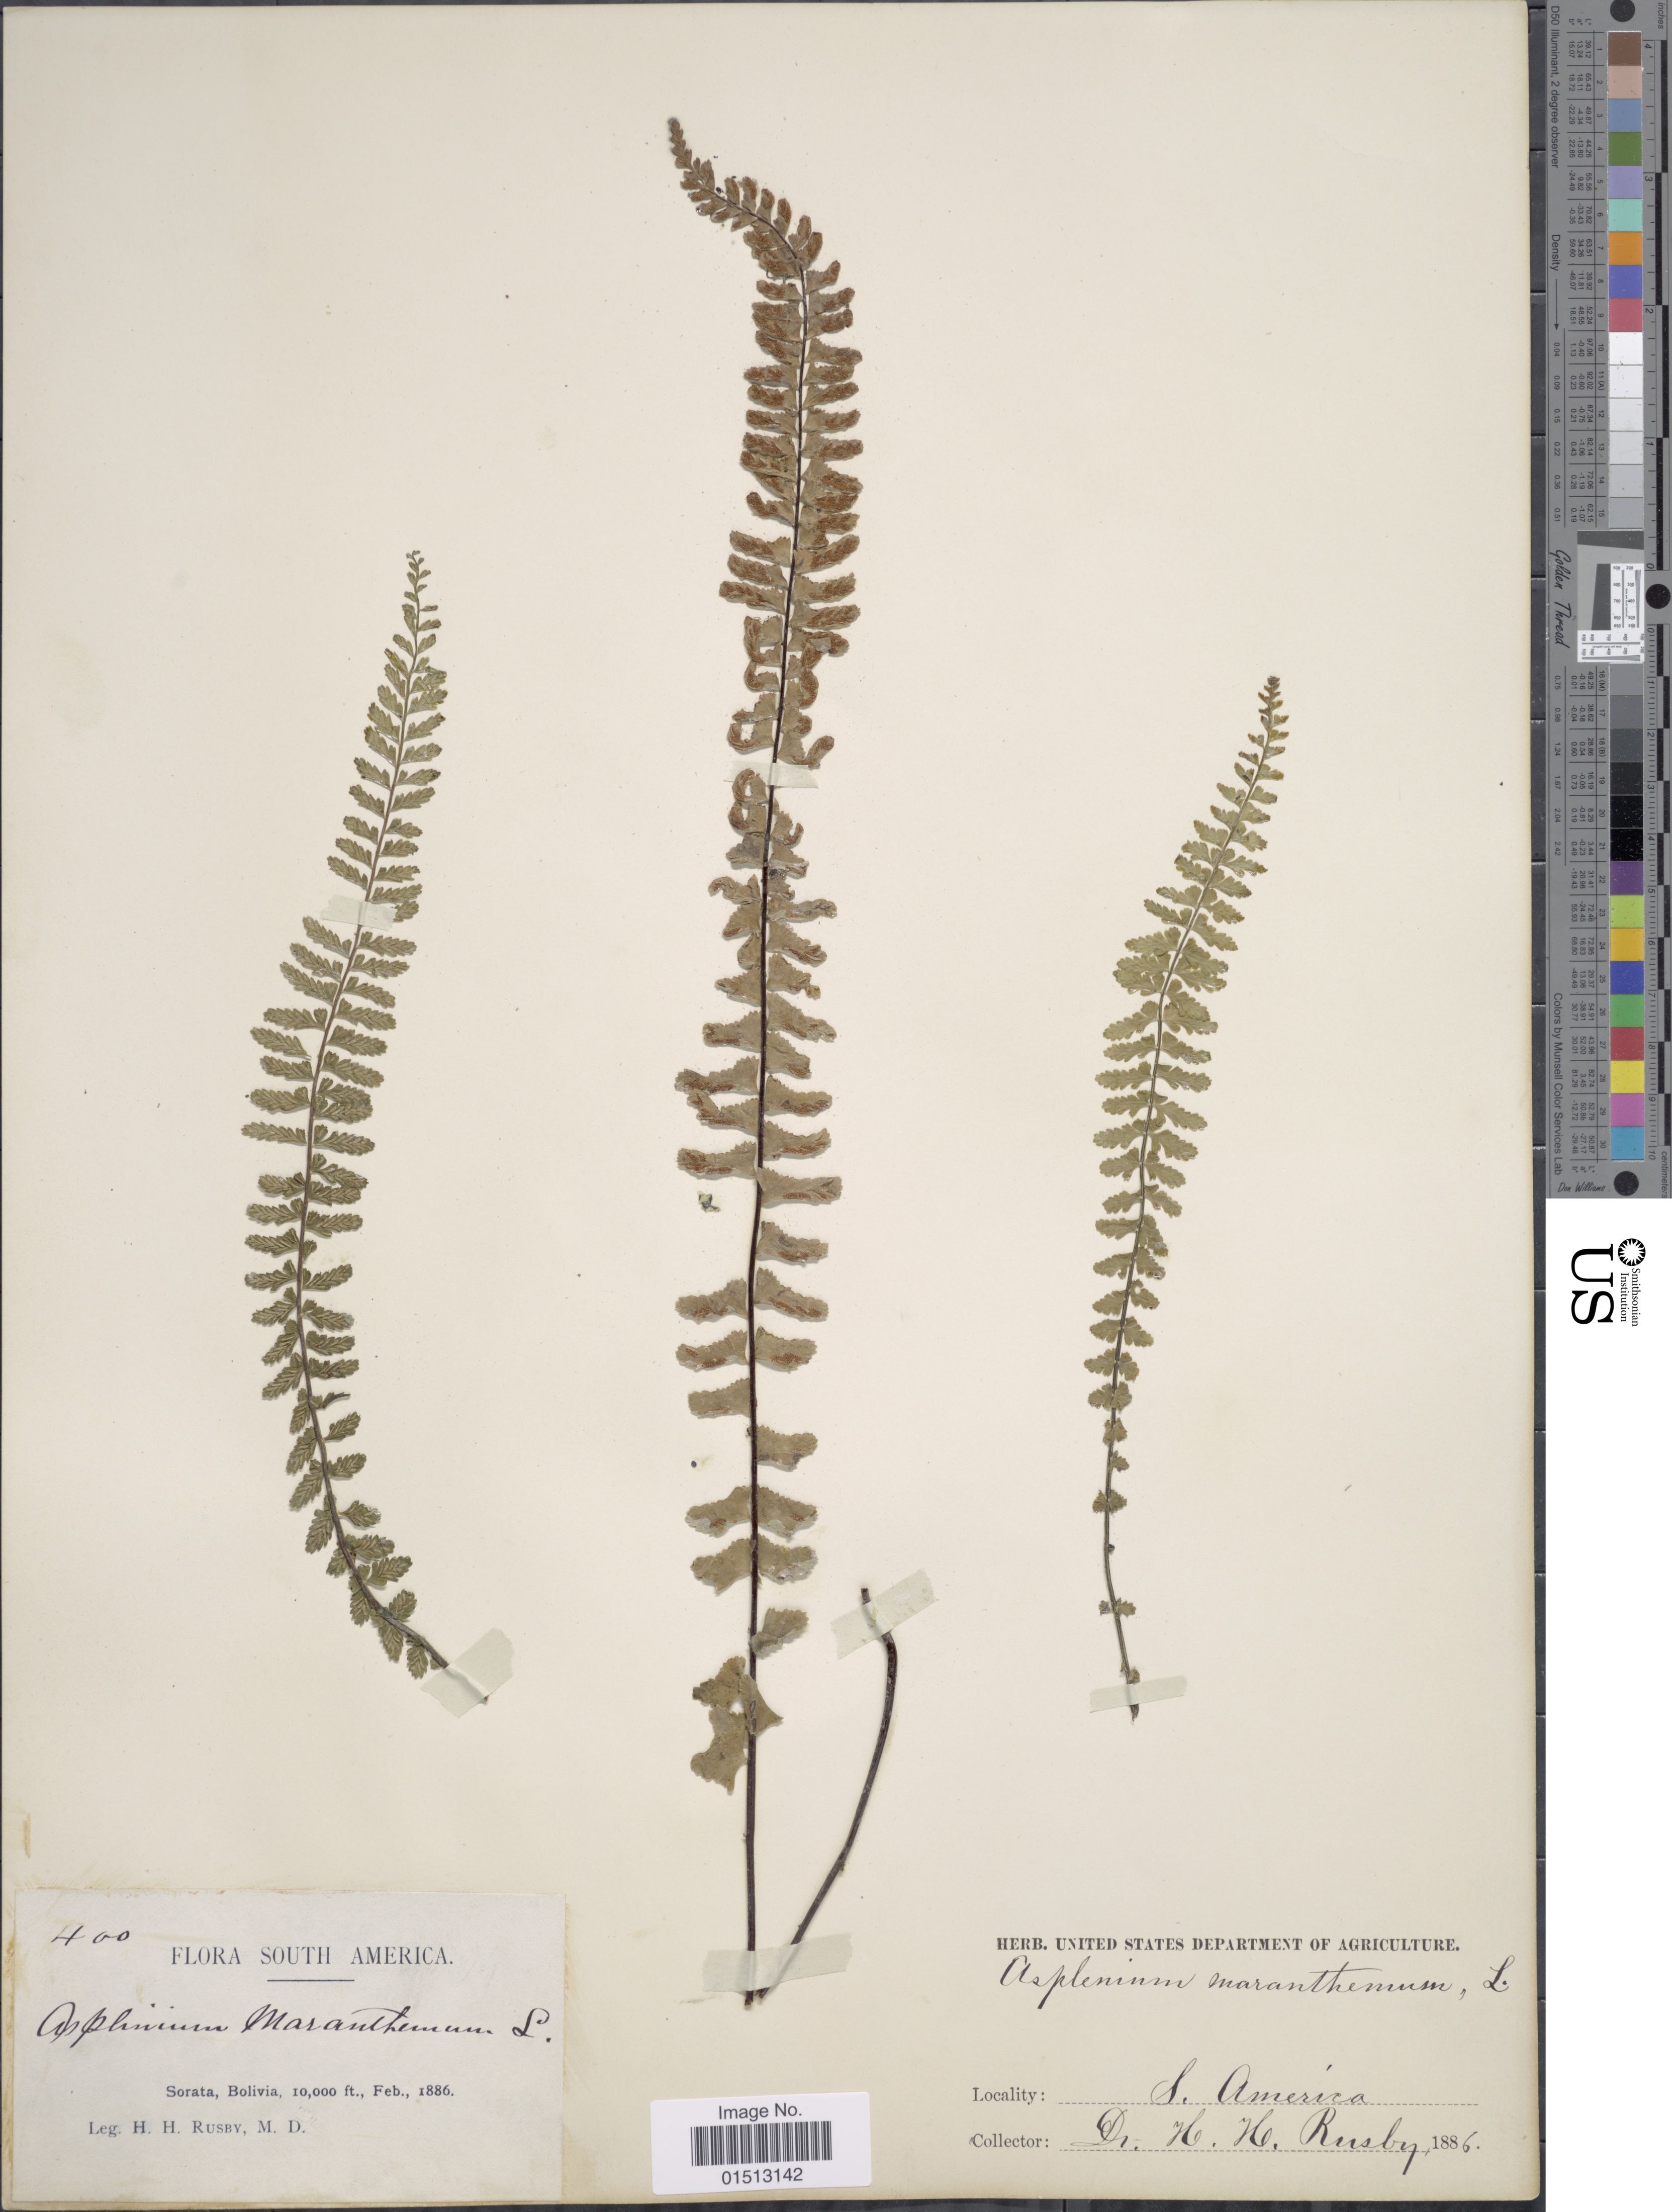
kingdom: Plantae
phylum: Tracheophyta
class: Polypodiopsida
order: Polypodiales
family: Aspleniaceae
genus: Asplenium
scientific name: Asplenium sessilifolium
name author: Desv.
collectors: H. H. Rusby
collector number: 400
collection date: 1886-02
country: Bolivia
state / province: La Páz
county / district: Larecaja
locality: Sorata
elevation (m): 3048